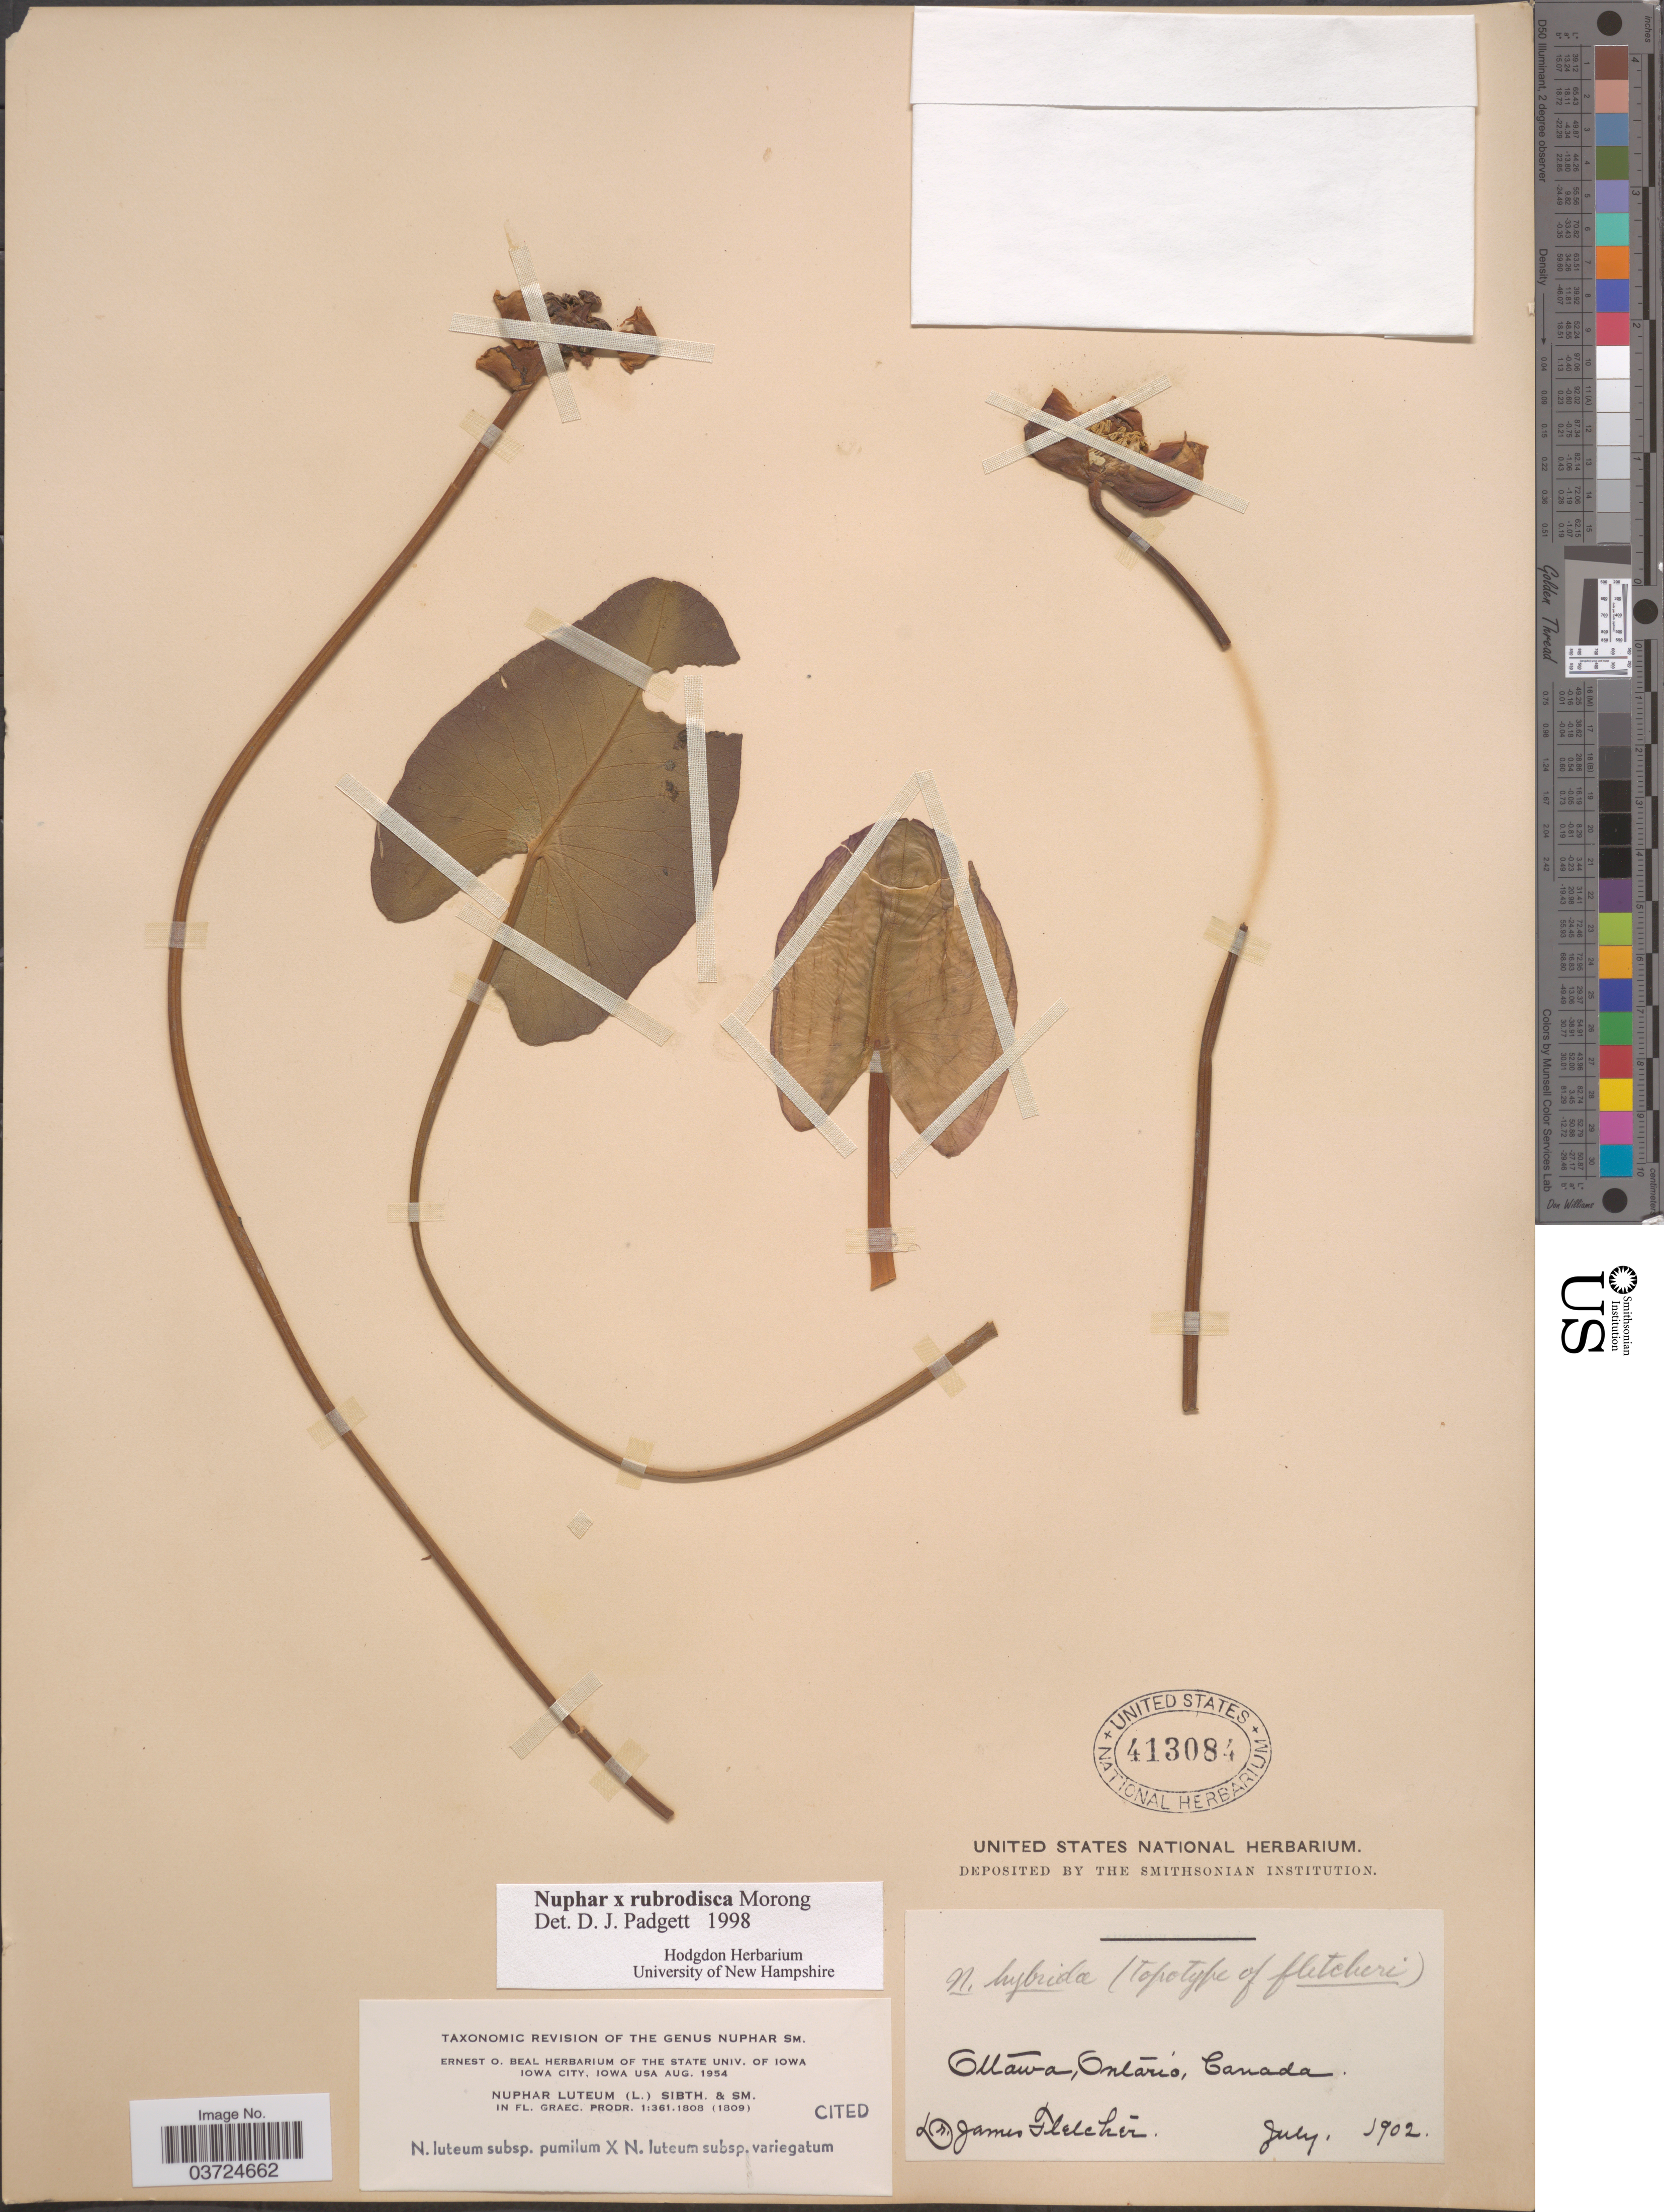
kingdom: Plantae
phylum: Tracheophyta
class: Magnoliopsida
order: Nymphaeales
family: Nymphaeaceae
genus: Nuphar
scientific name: Nuphar rubrodisca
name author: Morong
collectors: J. Fletcher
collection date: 1902-07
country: Canada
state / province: Ontario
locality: Ottawa.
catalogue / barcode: US 413084